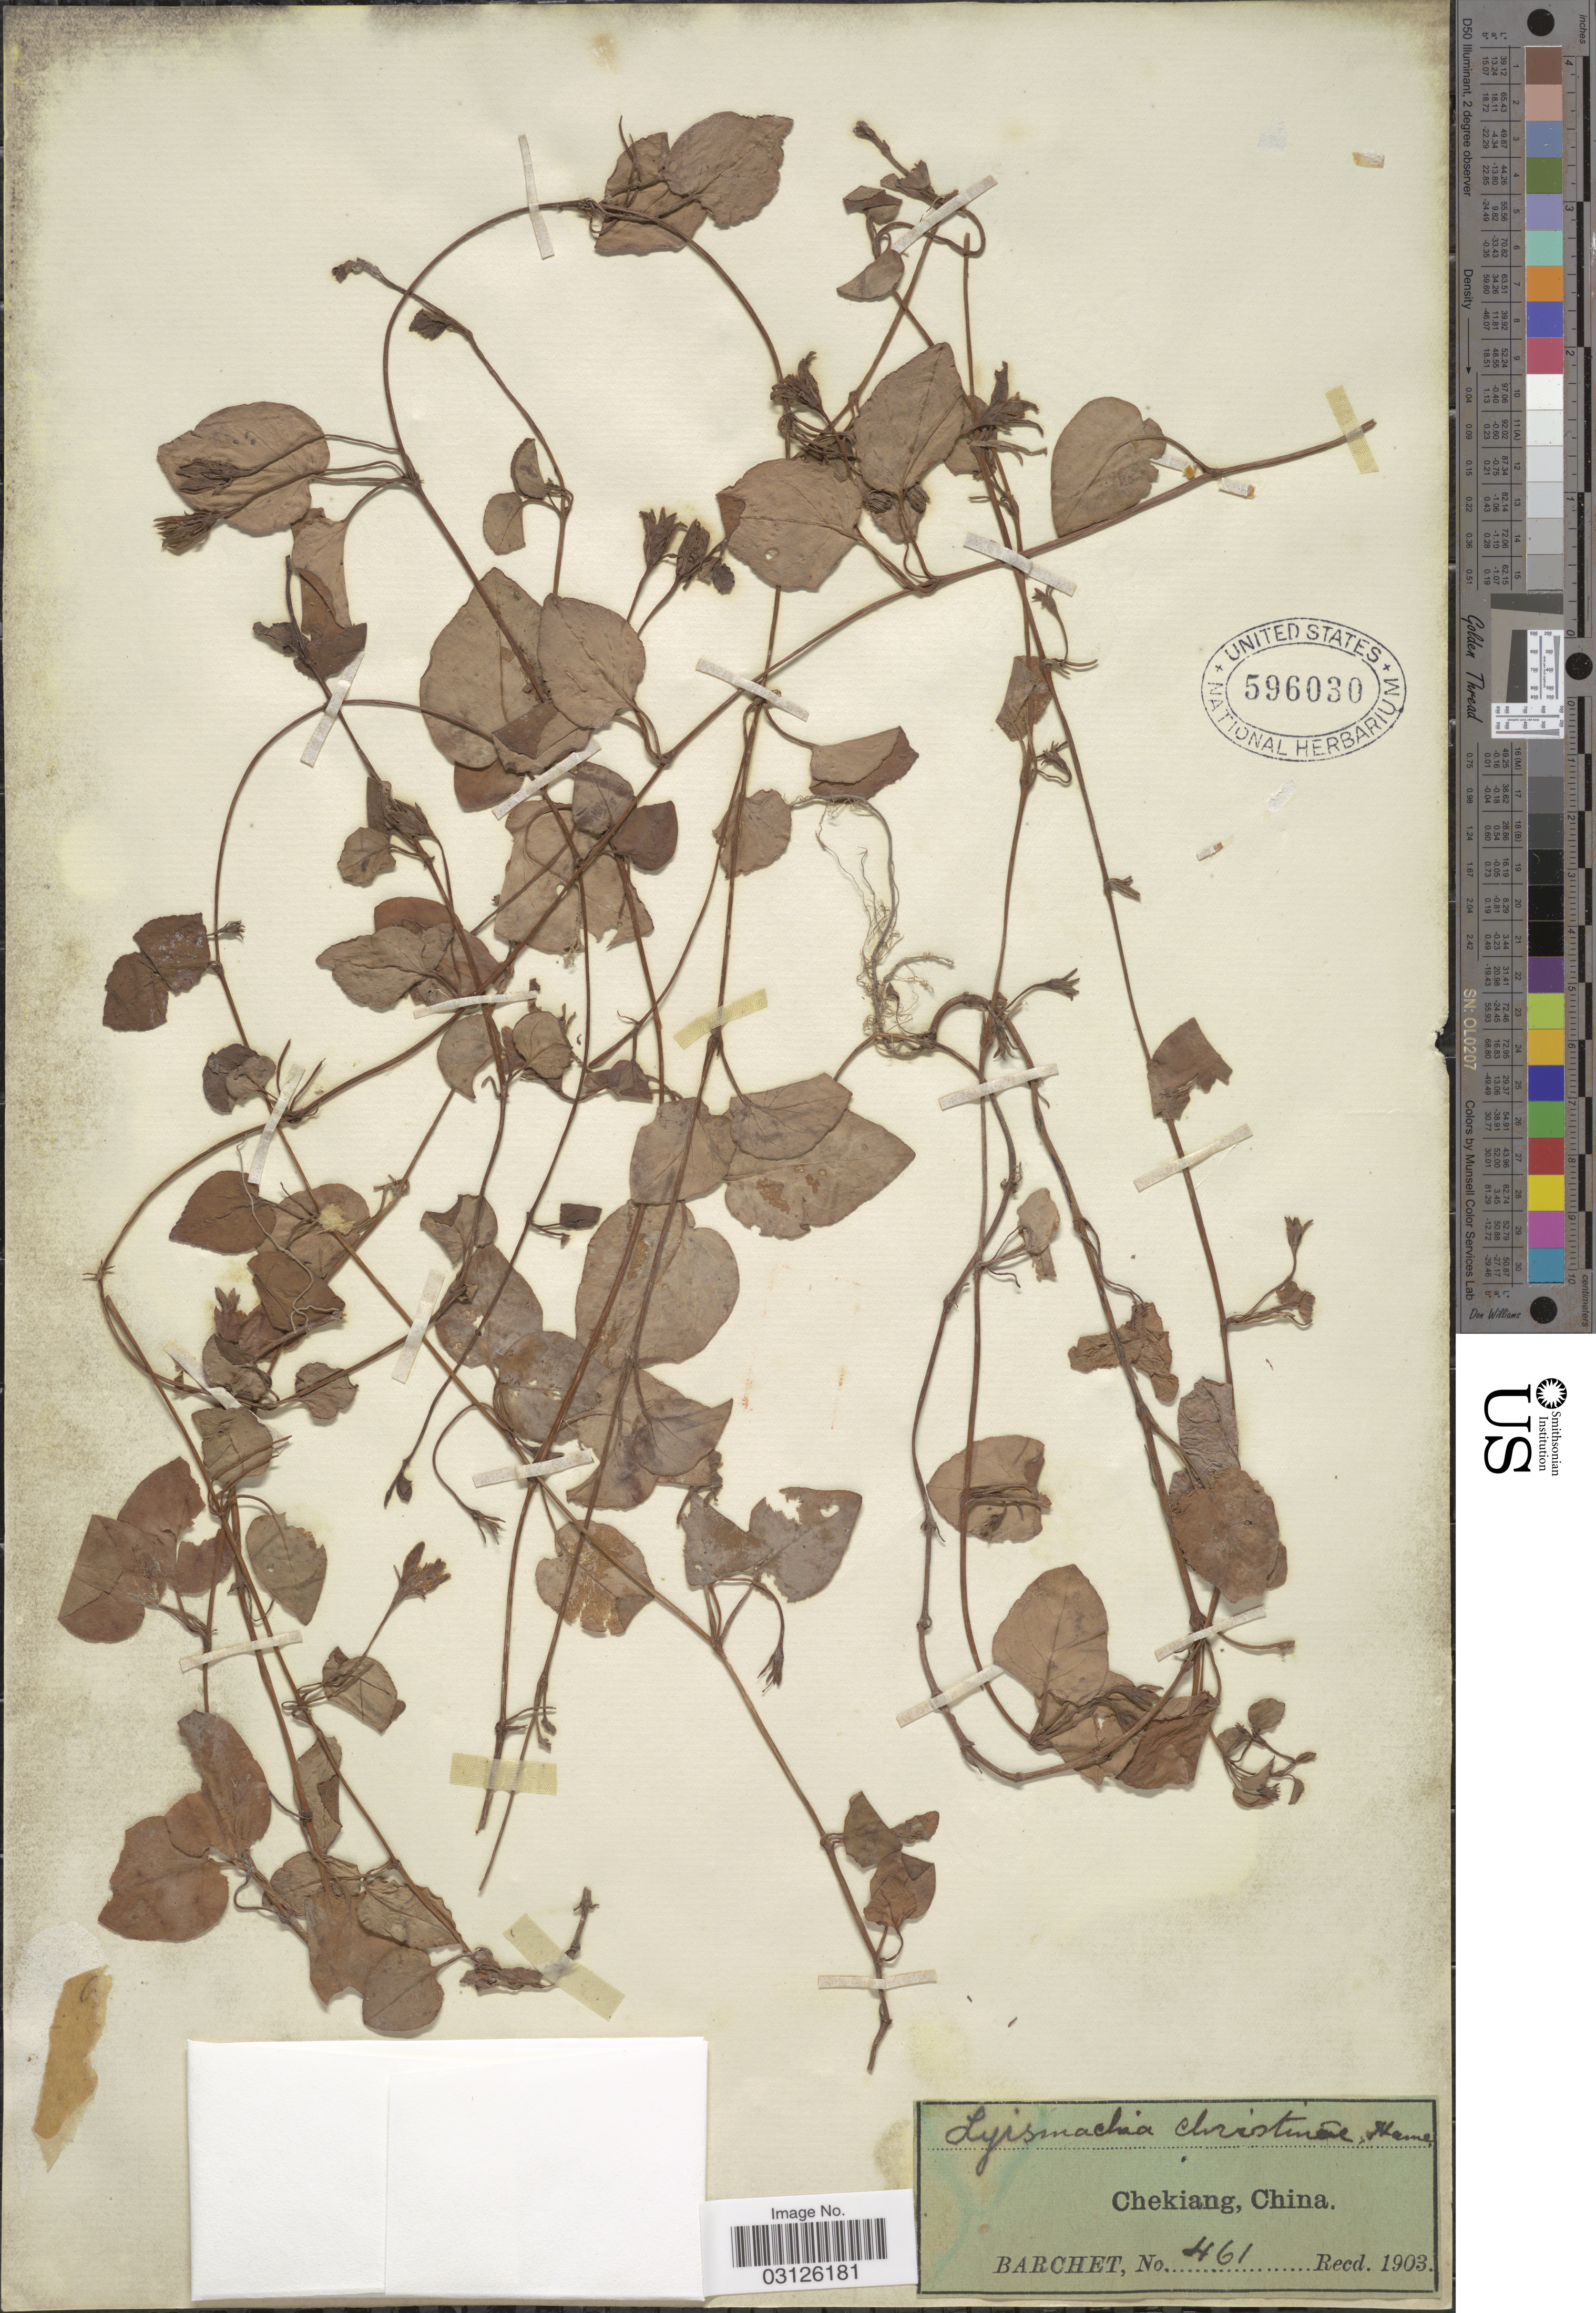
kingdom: Plantae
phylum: Tracheophyta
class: Magnoliopsida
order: Ericales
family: Primulaceae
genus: Lysimachia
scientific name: Lysimachia christinae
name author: Hance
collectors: S. P. Barchet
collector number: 461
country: China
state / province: Zhejiang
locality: Chekiang.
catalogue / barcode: US 596030